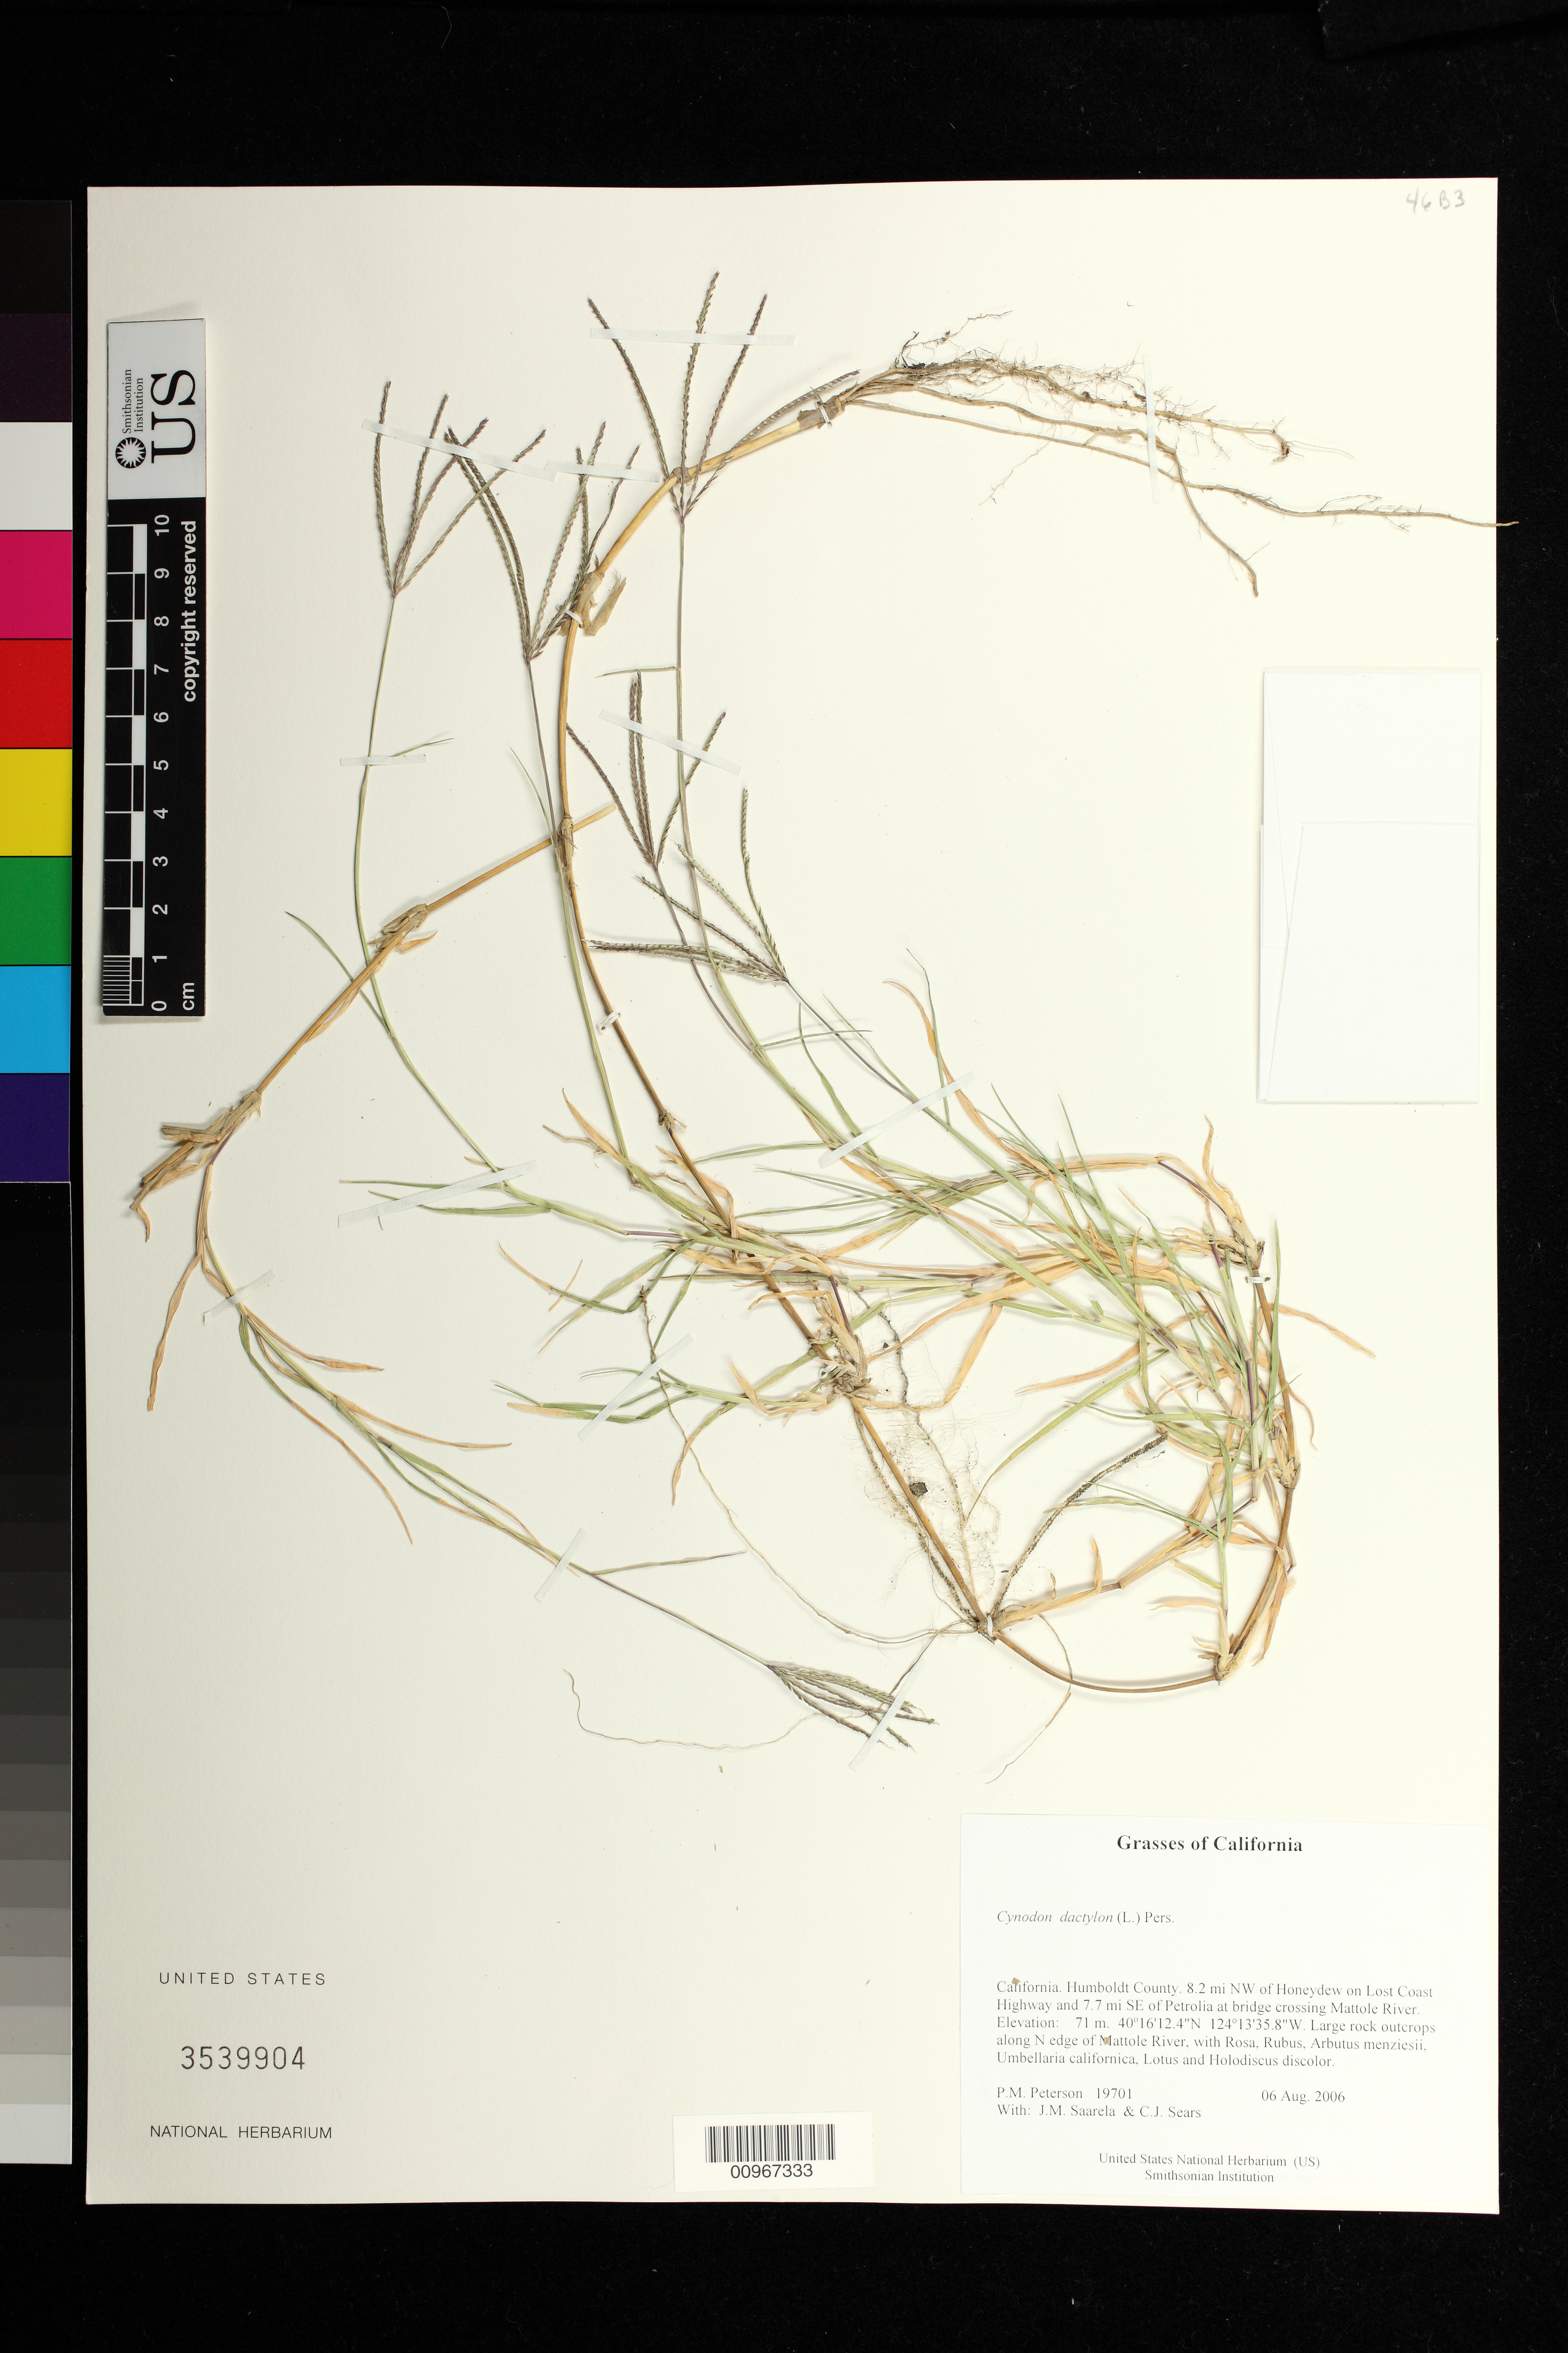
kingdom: Plantae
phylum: Tracheophyta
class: Liliopsida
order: Poales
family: Poaceae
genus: Cynodon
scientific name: Cynodon dactylon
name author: (L.) Pers.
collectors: P. M. Peterson, J. Saarela & C. Sears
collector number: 19701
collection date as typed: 06 Aug 2006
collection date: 2006-08-06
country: United States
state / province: California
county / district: Humboldt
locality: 8.2 mi NW of Honeydew on Lost Coast Highway and 7.7 mi SE of Petrolia at bridge crossing Mattole River.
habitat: Large rock outcrops along N edge of Mattole River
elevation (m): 71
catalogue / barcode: US 3539904